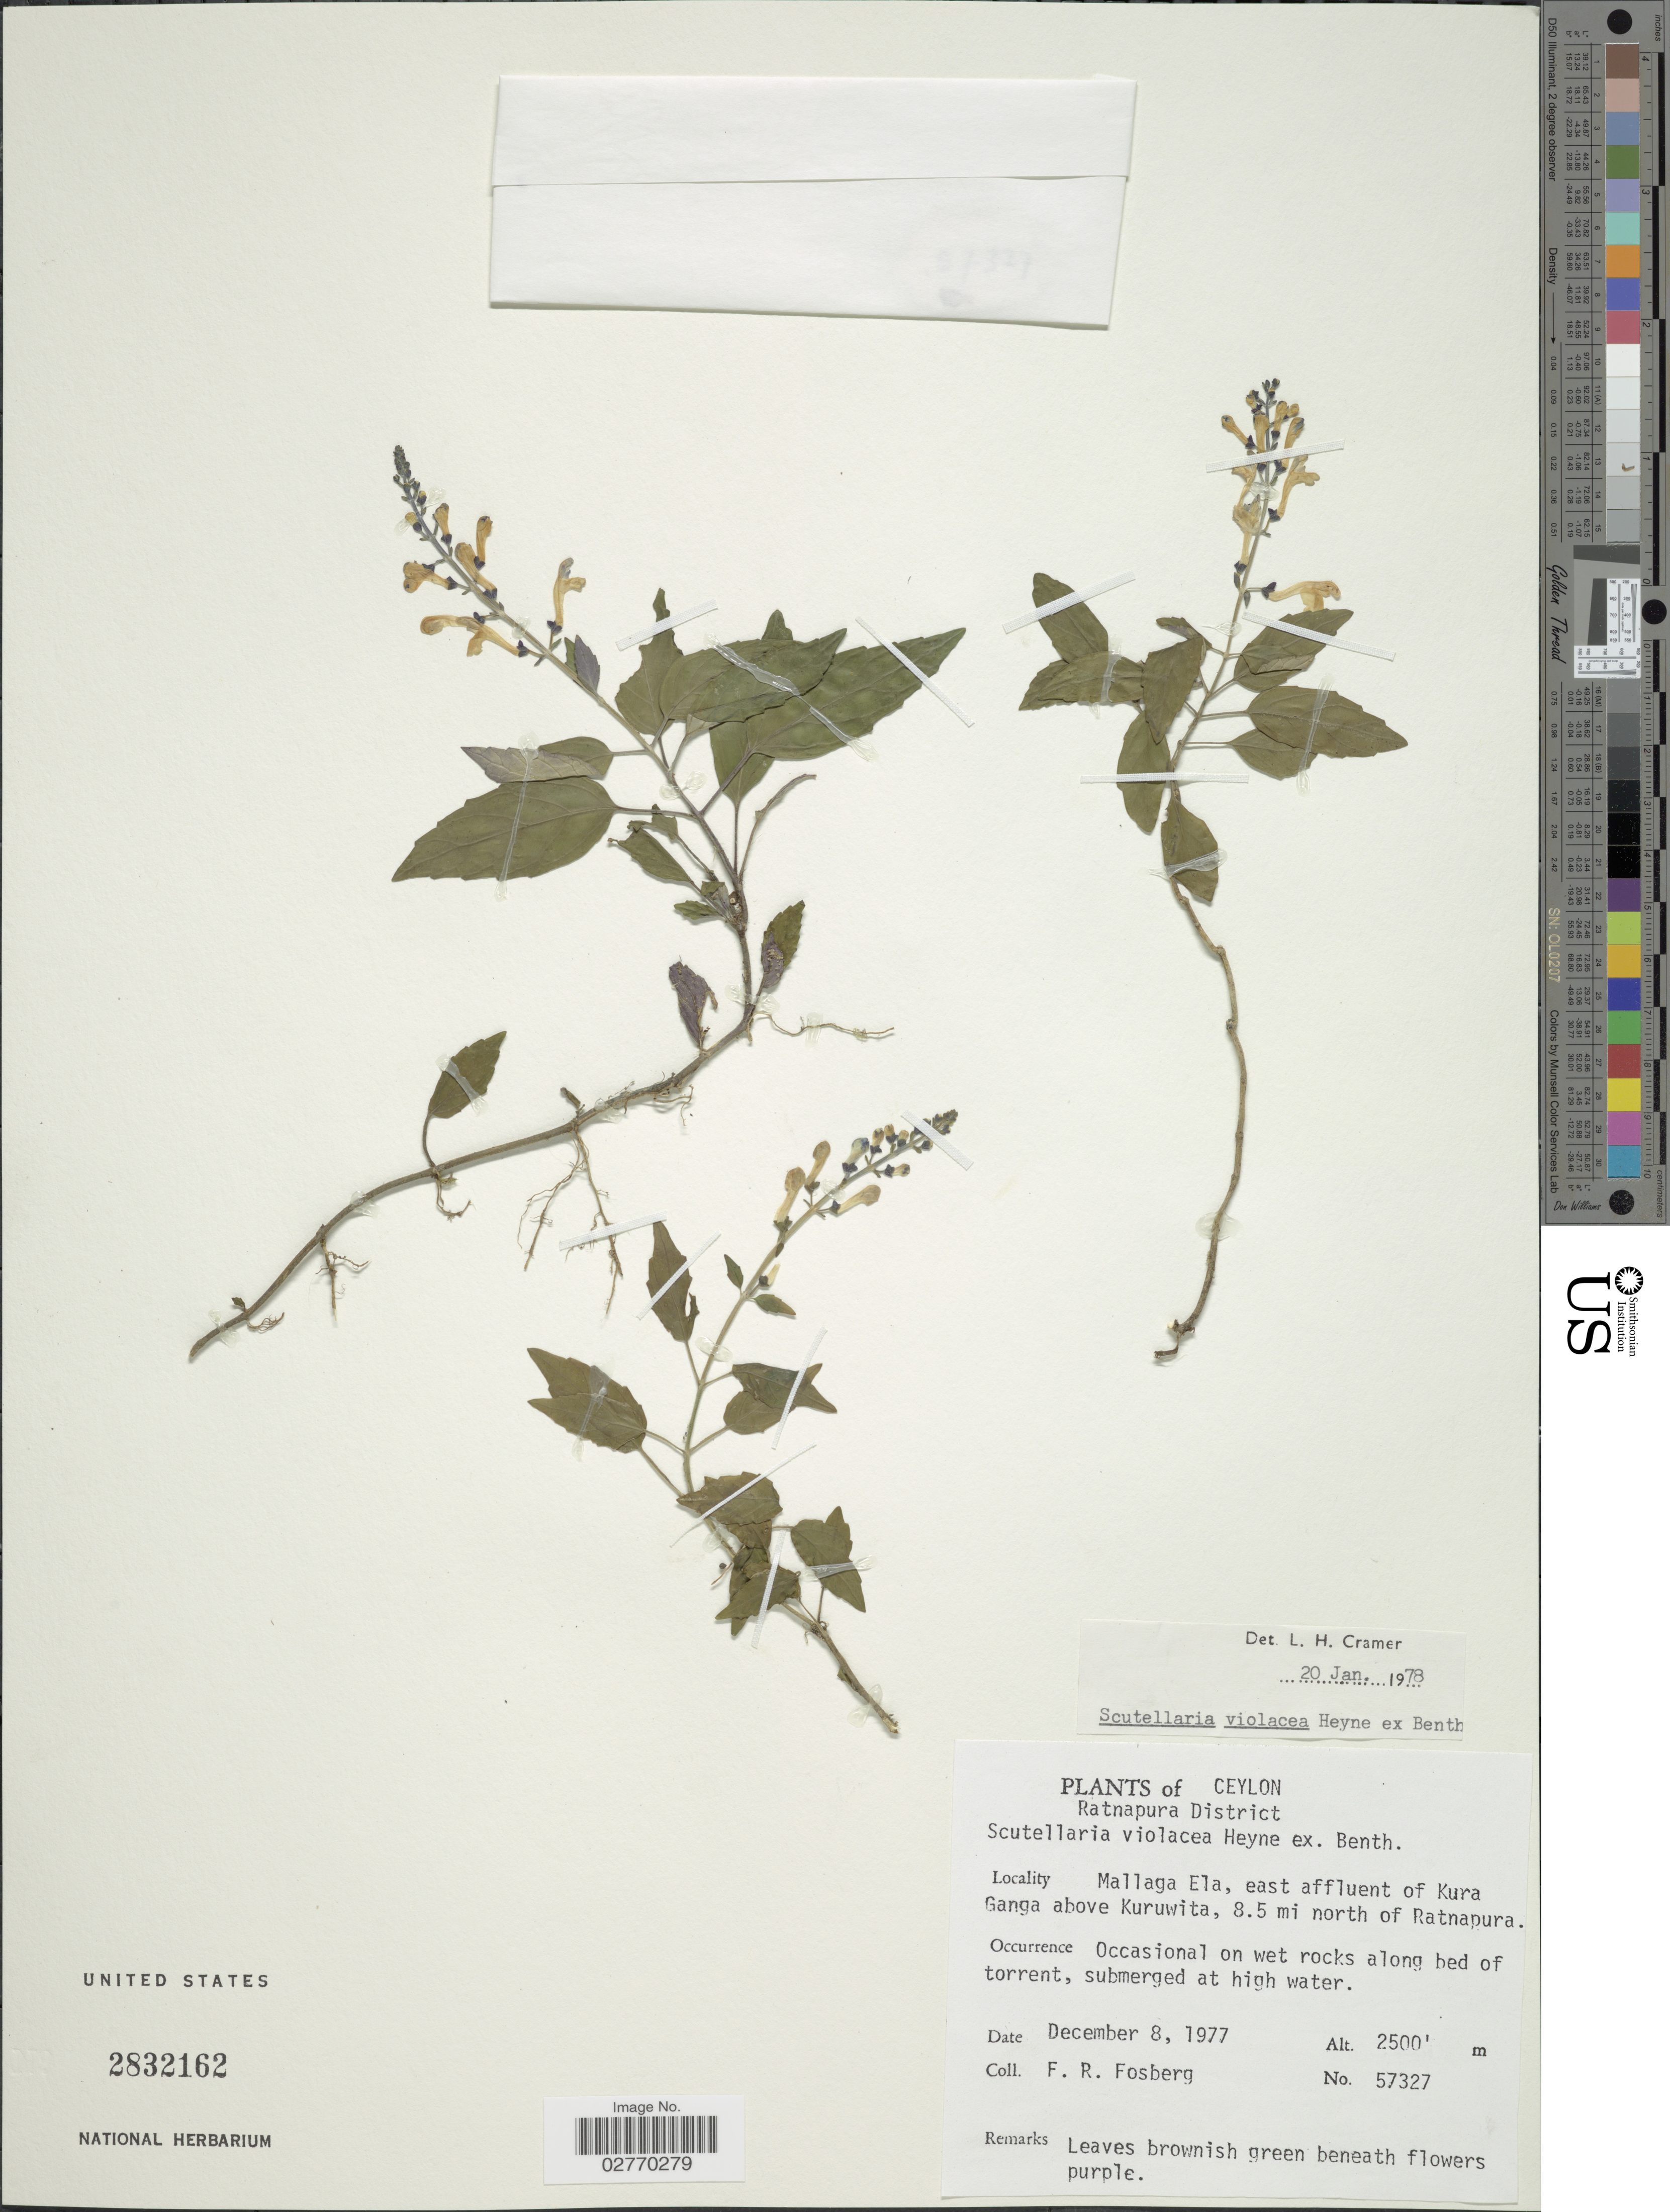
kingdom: Plantae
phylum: Tracheophyta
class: Magnoliopsida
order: Lamiales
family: Lamiaceae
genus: Scutellaria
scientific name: Scutellaria violacea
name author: B. Heyne ex Benth.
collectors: F. R. Fosberg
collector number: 57327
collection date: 1977-12-08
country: Sri Lanka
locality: Ceylon. Ratnapura District. Mallaga Ela, east affluent of Kura Ganga above Kuruwita, 8.5 mi north of Ratnapura.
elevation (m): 762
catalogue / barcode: US 2832162